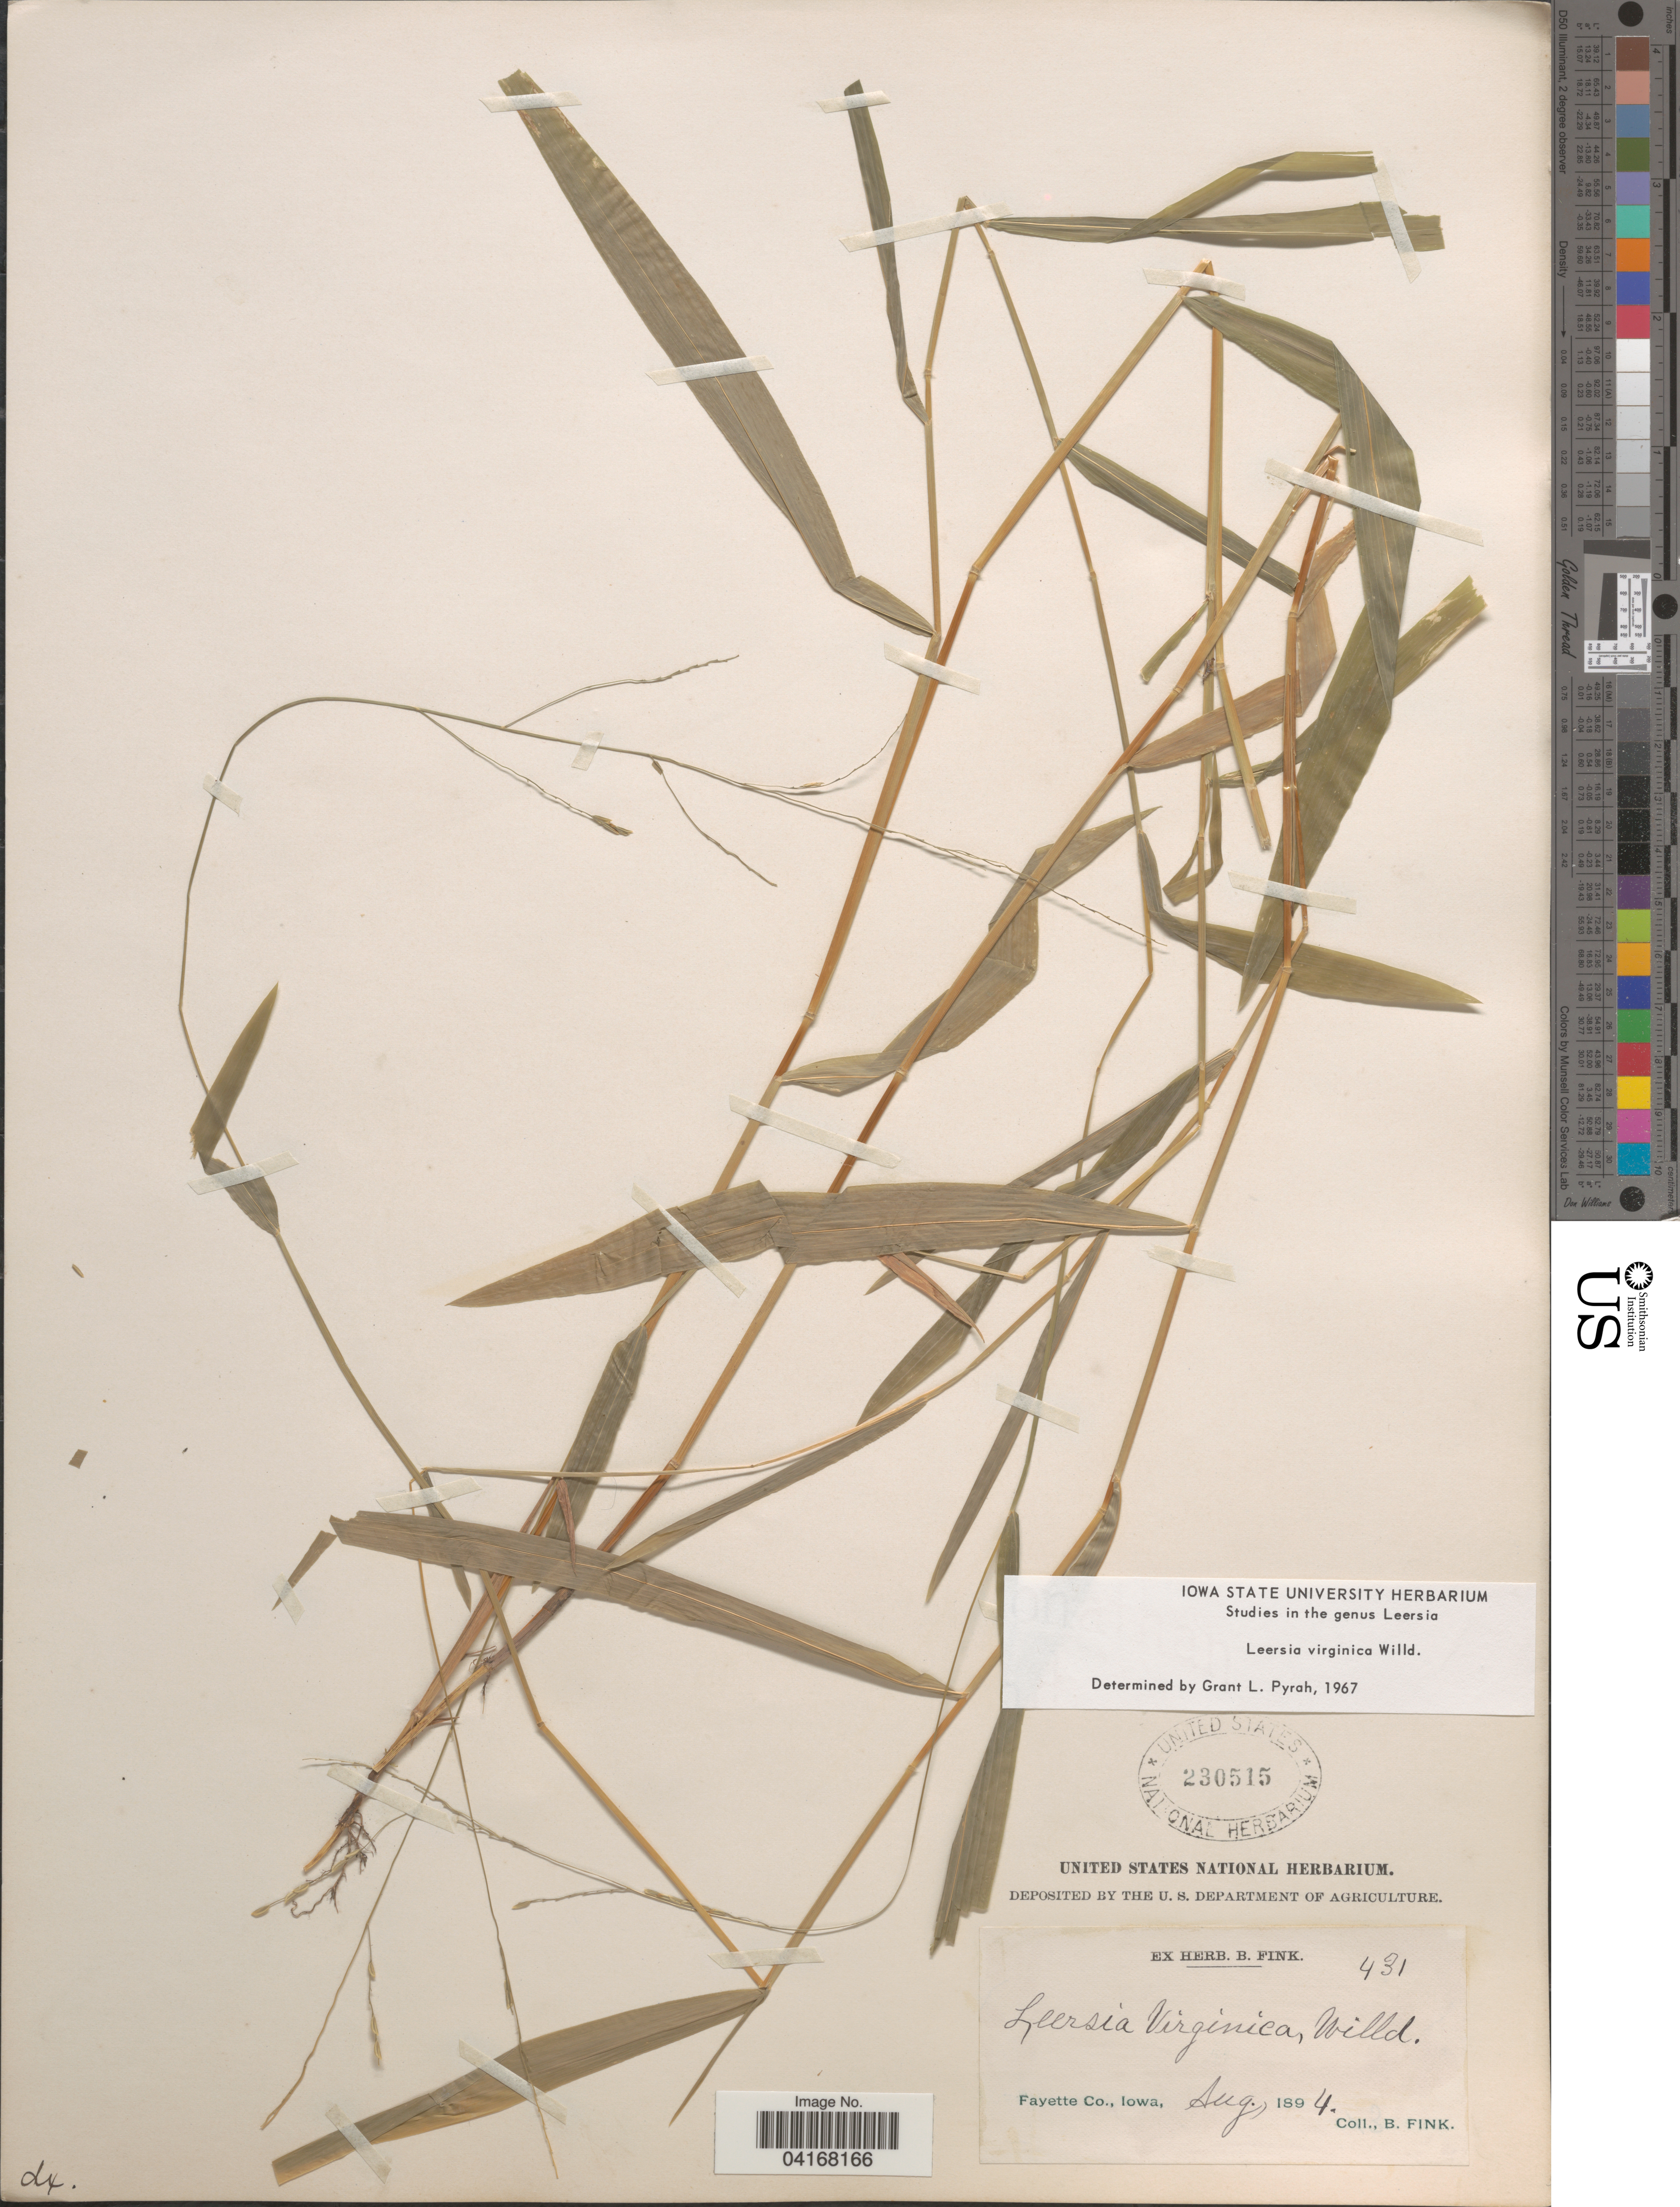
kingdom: Plantae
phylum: Tracheophyta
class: Liliopsida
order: Poales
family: Poaceae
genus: Leersia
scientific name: Leersia virginica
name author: Willd.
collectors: B. Fink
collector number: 431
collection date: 1894-08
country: United States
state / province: Iowa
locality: Fayette Co.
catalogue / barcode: US 230515